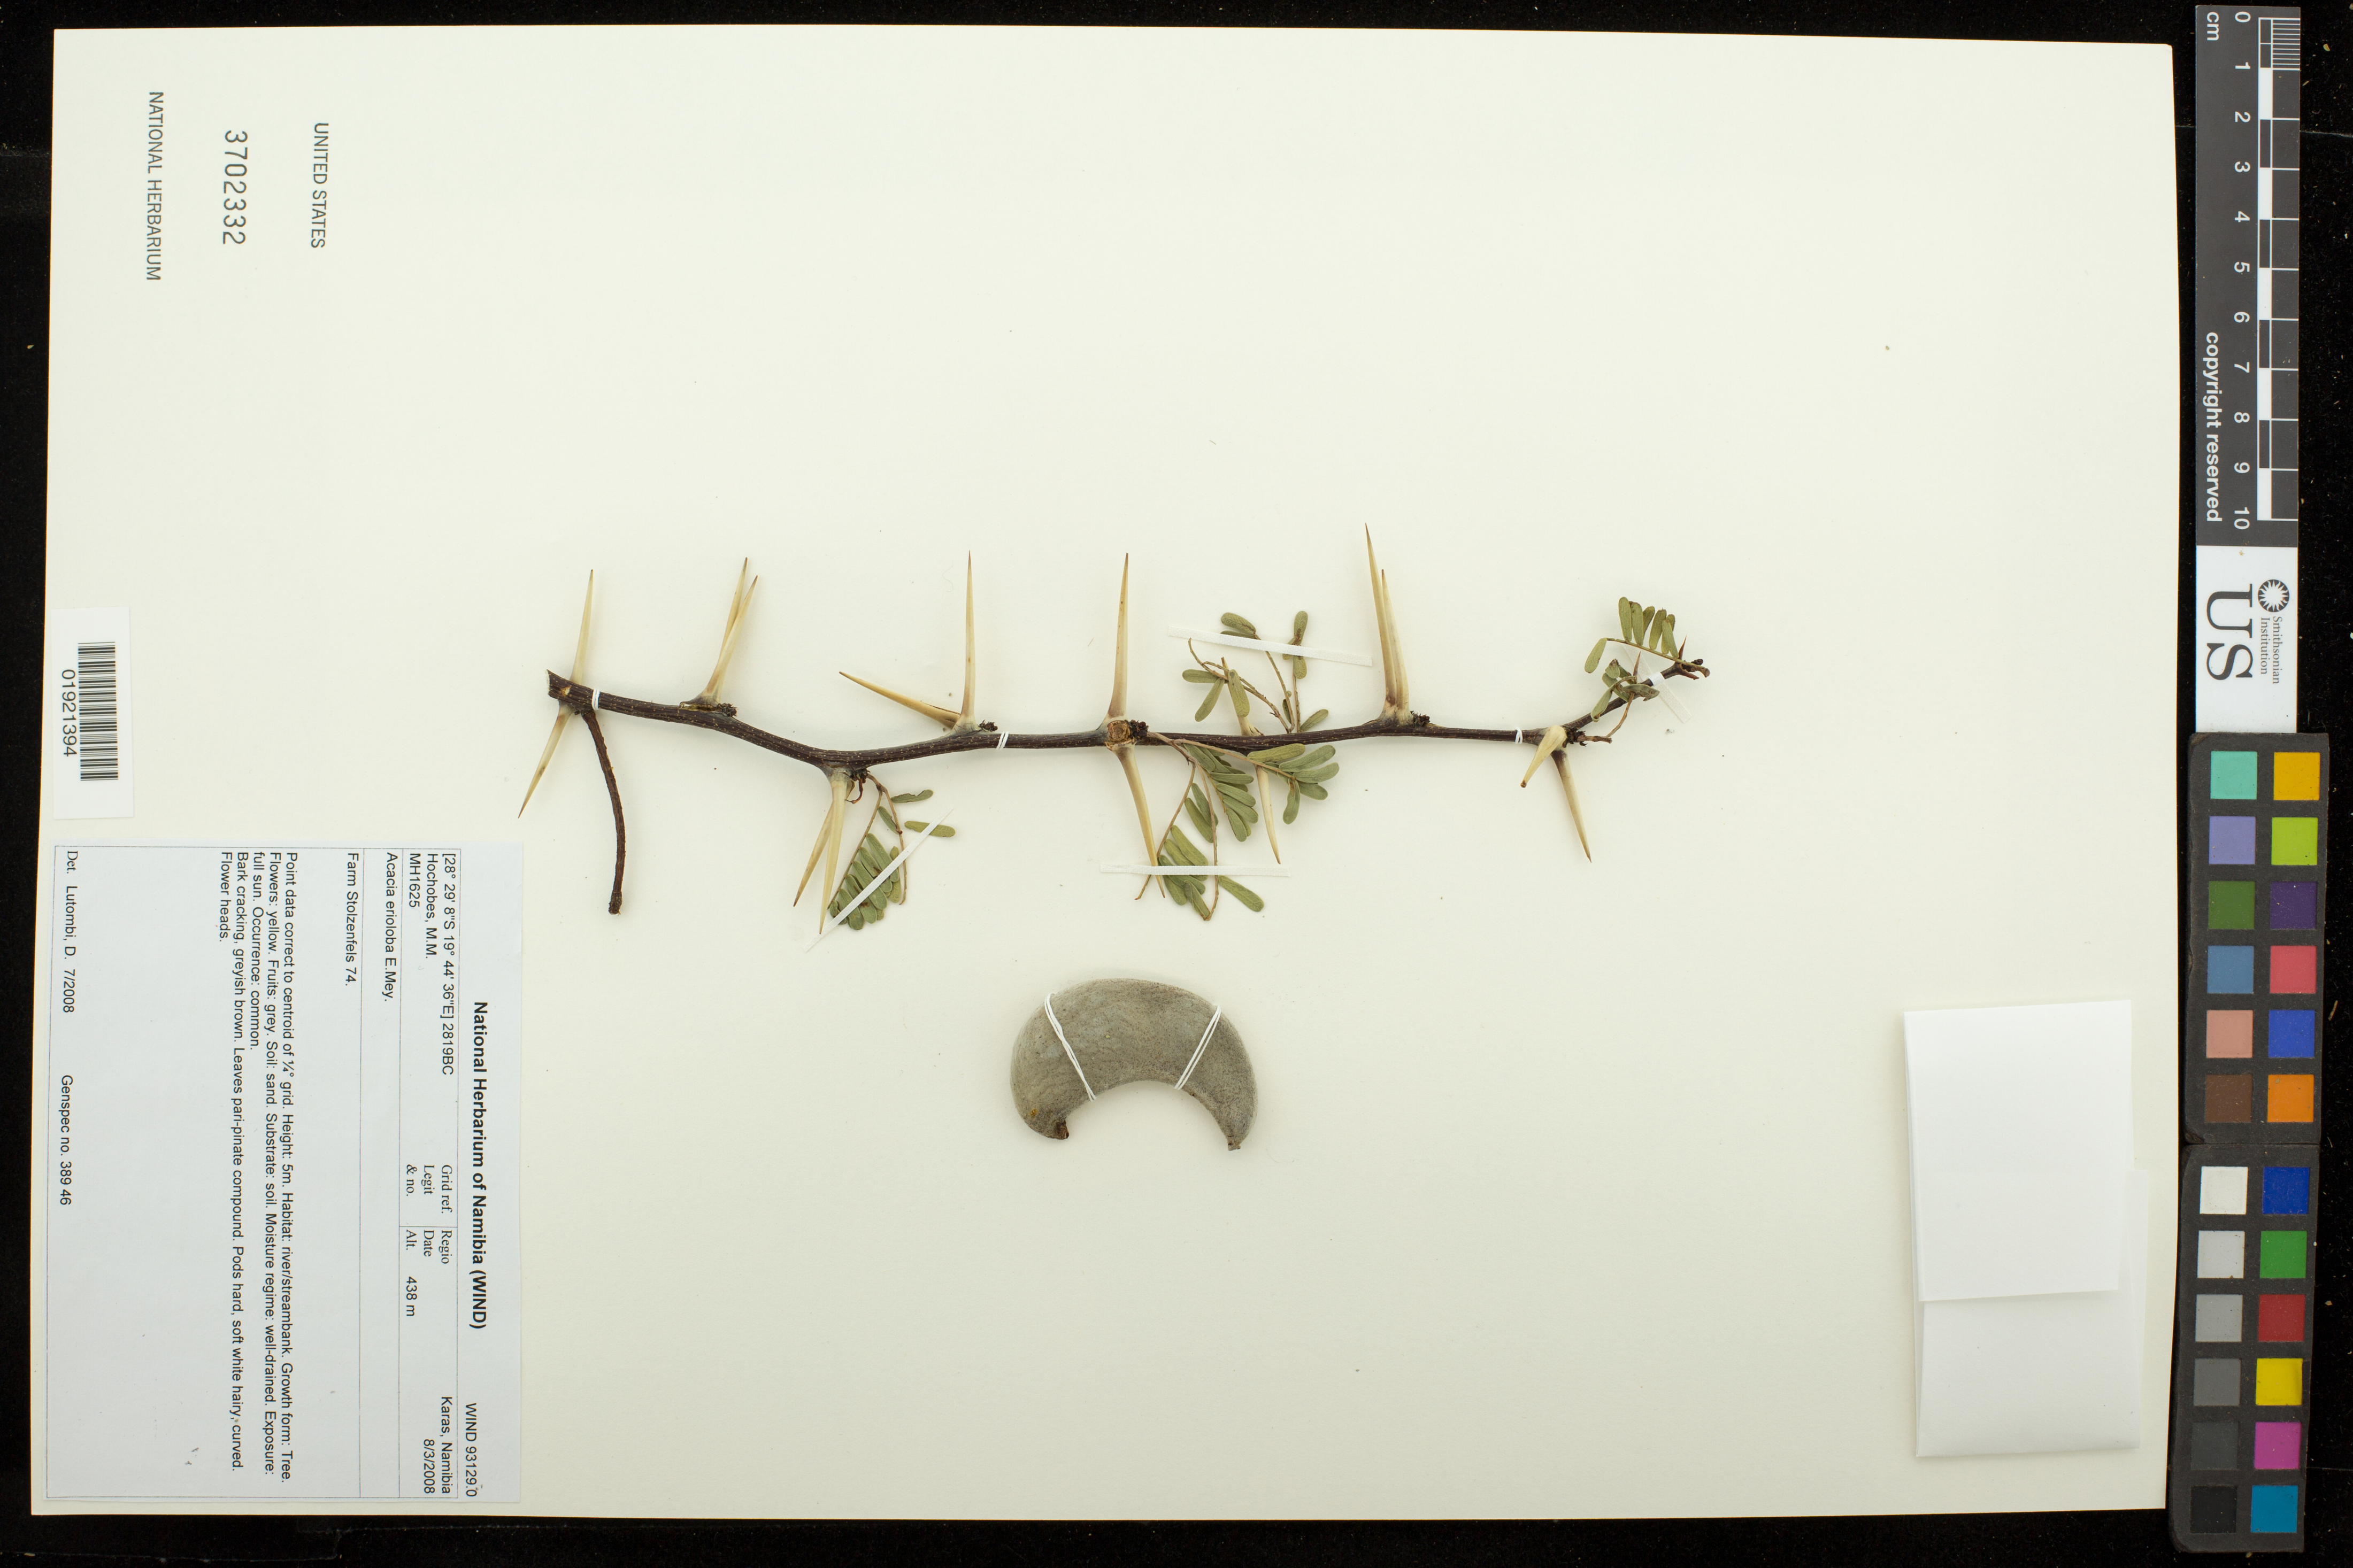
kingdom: Plantae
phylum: Tracheophyta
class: Magnoliopsida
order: Fabales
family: Fabaceae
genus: Vachellia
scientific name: Vachellia erioloba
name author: (E. Mey.) P.J.H. Hurter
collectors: M. Hochobes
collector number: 1625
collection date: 2008-03-08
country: Namibia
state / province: Karas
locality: Farm Stolzenfels 74.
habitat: River/streambank. Sandy soil, well-drained. Full sun, common.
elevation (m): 438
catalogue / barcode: US 3702332